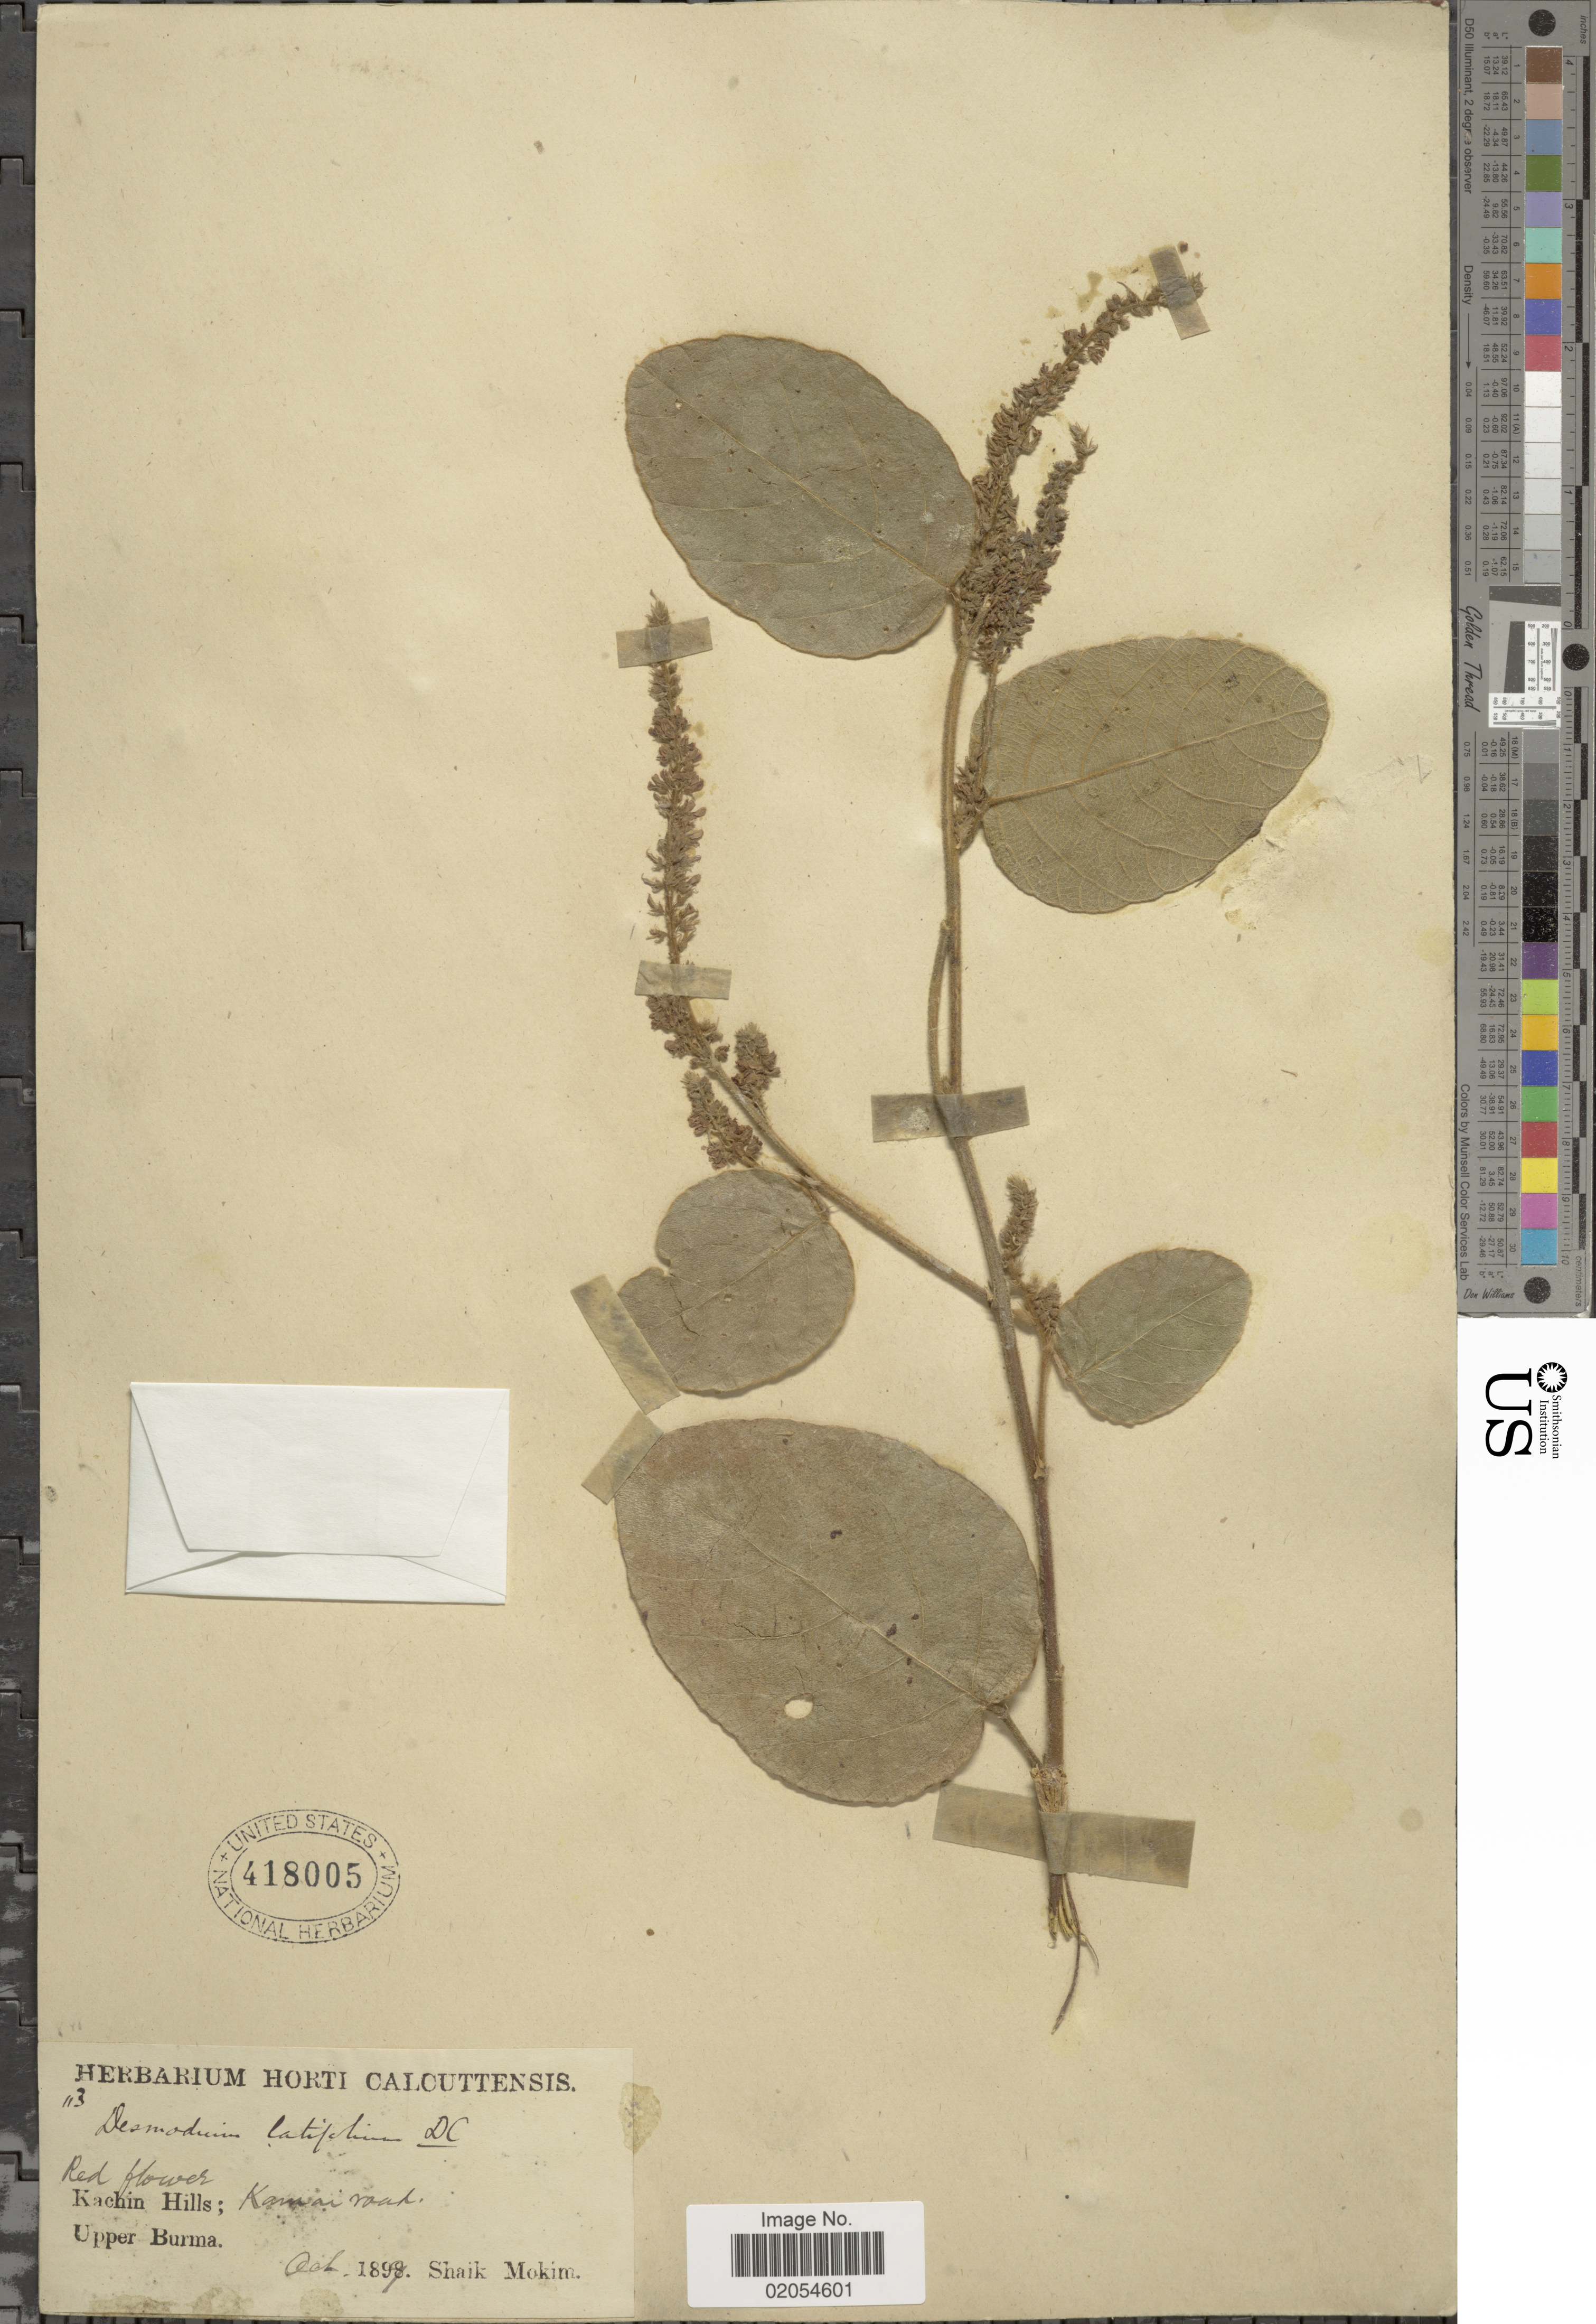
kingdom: Plantae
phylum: Tracheophyta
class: Magnoliopsida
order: Fabales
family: Fabaceae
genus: Polhillides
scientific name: Polhillides velutina subsp. velutina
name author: (Willd.) H. Ohashi & K. Ohashi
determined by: Strong, Mark T., (BOT), Smithsonian Institution - National Museum of Natural History (UNITED STATES)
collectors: S. Mokim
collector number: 113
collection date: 1899-10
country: Myanmar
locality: Kachin Hills; Kamai [interpreted] road. Upper Burma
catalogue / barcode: US 418005